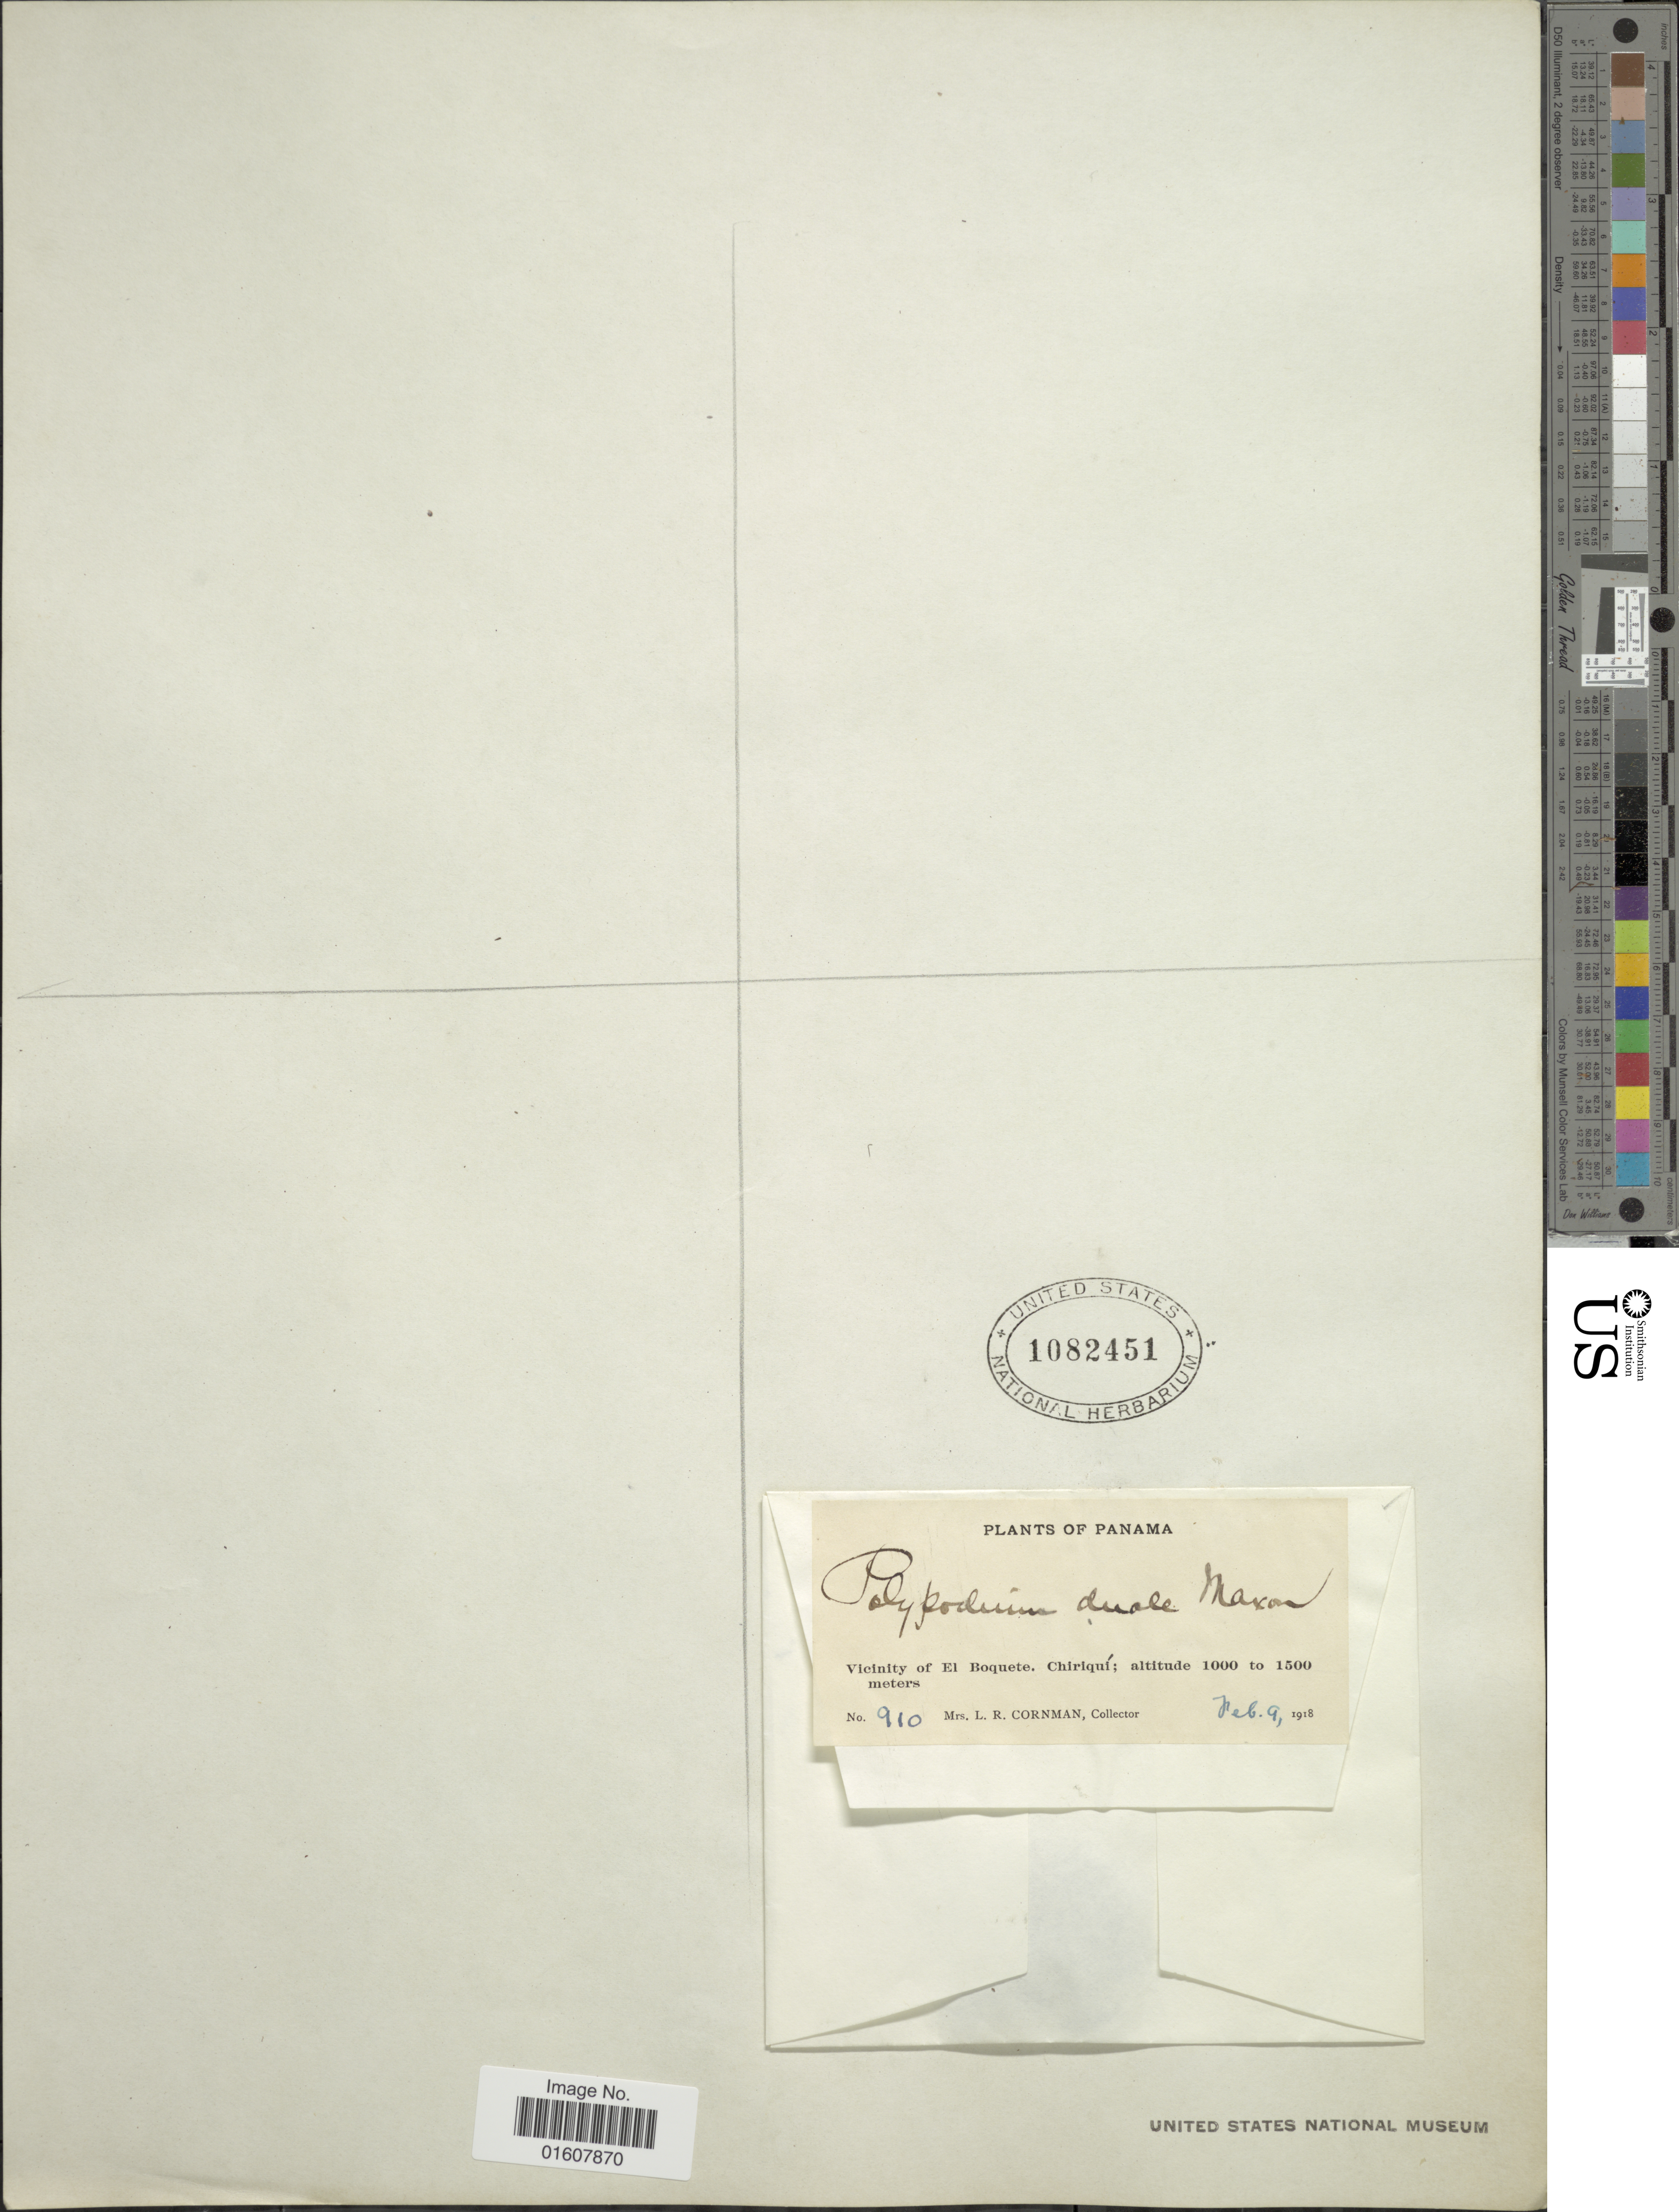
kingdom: Plantae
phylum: Tracheophyta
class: Polypodiopsida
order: Polypodiales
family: Polypodiaceae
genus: Cochlidium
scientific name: Cochlidium serrulatum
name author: (Sw.) L.E. Bishop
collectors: L. Cornman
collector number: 910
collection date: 1918-02-09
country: Panama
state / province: Chiriqui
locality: Vicinity of El Boquete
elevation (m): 1000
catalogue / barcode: US 1082451